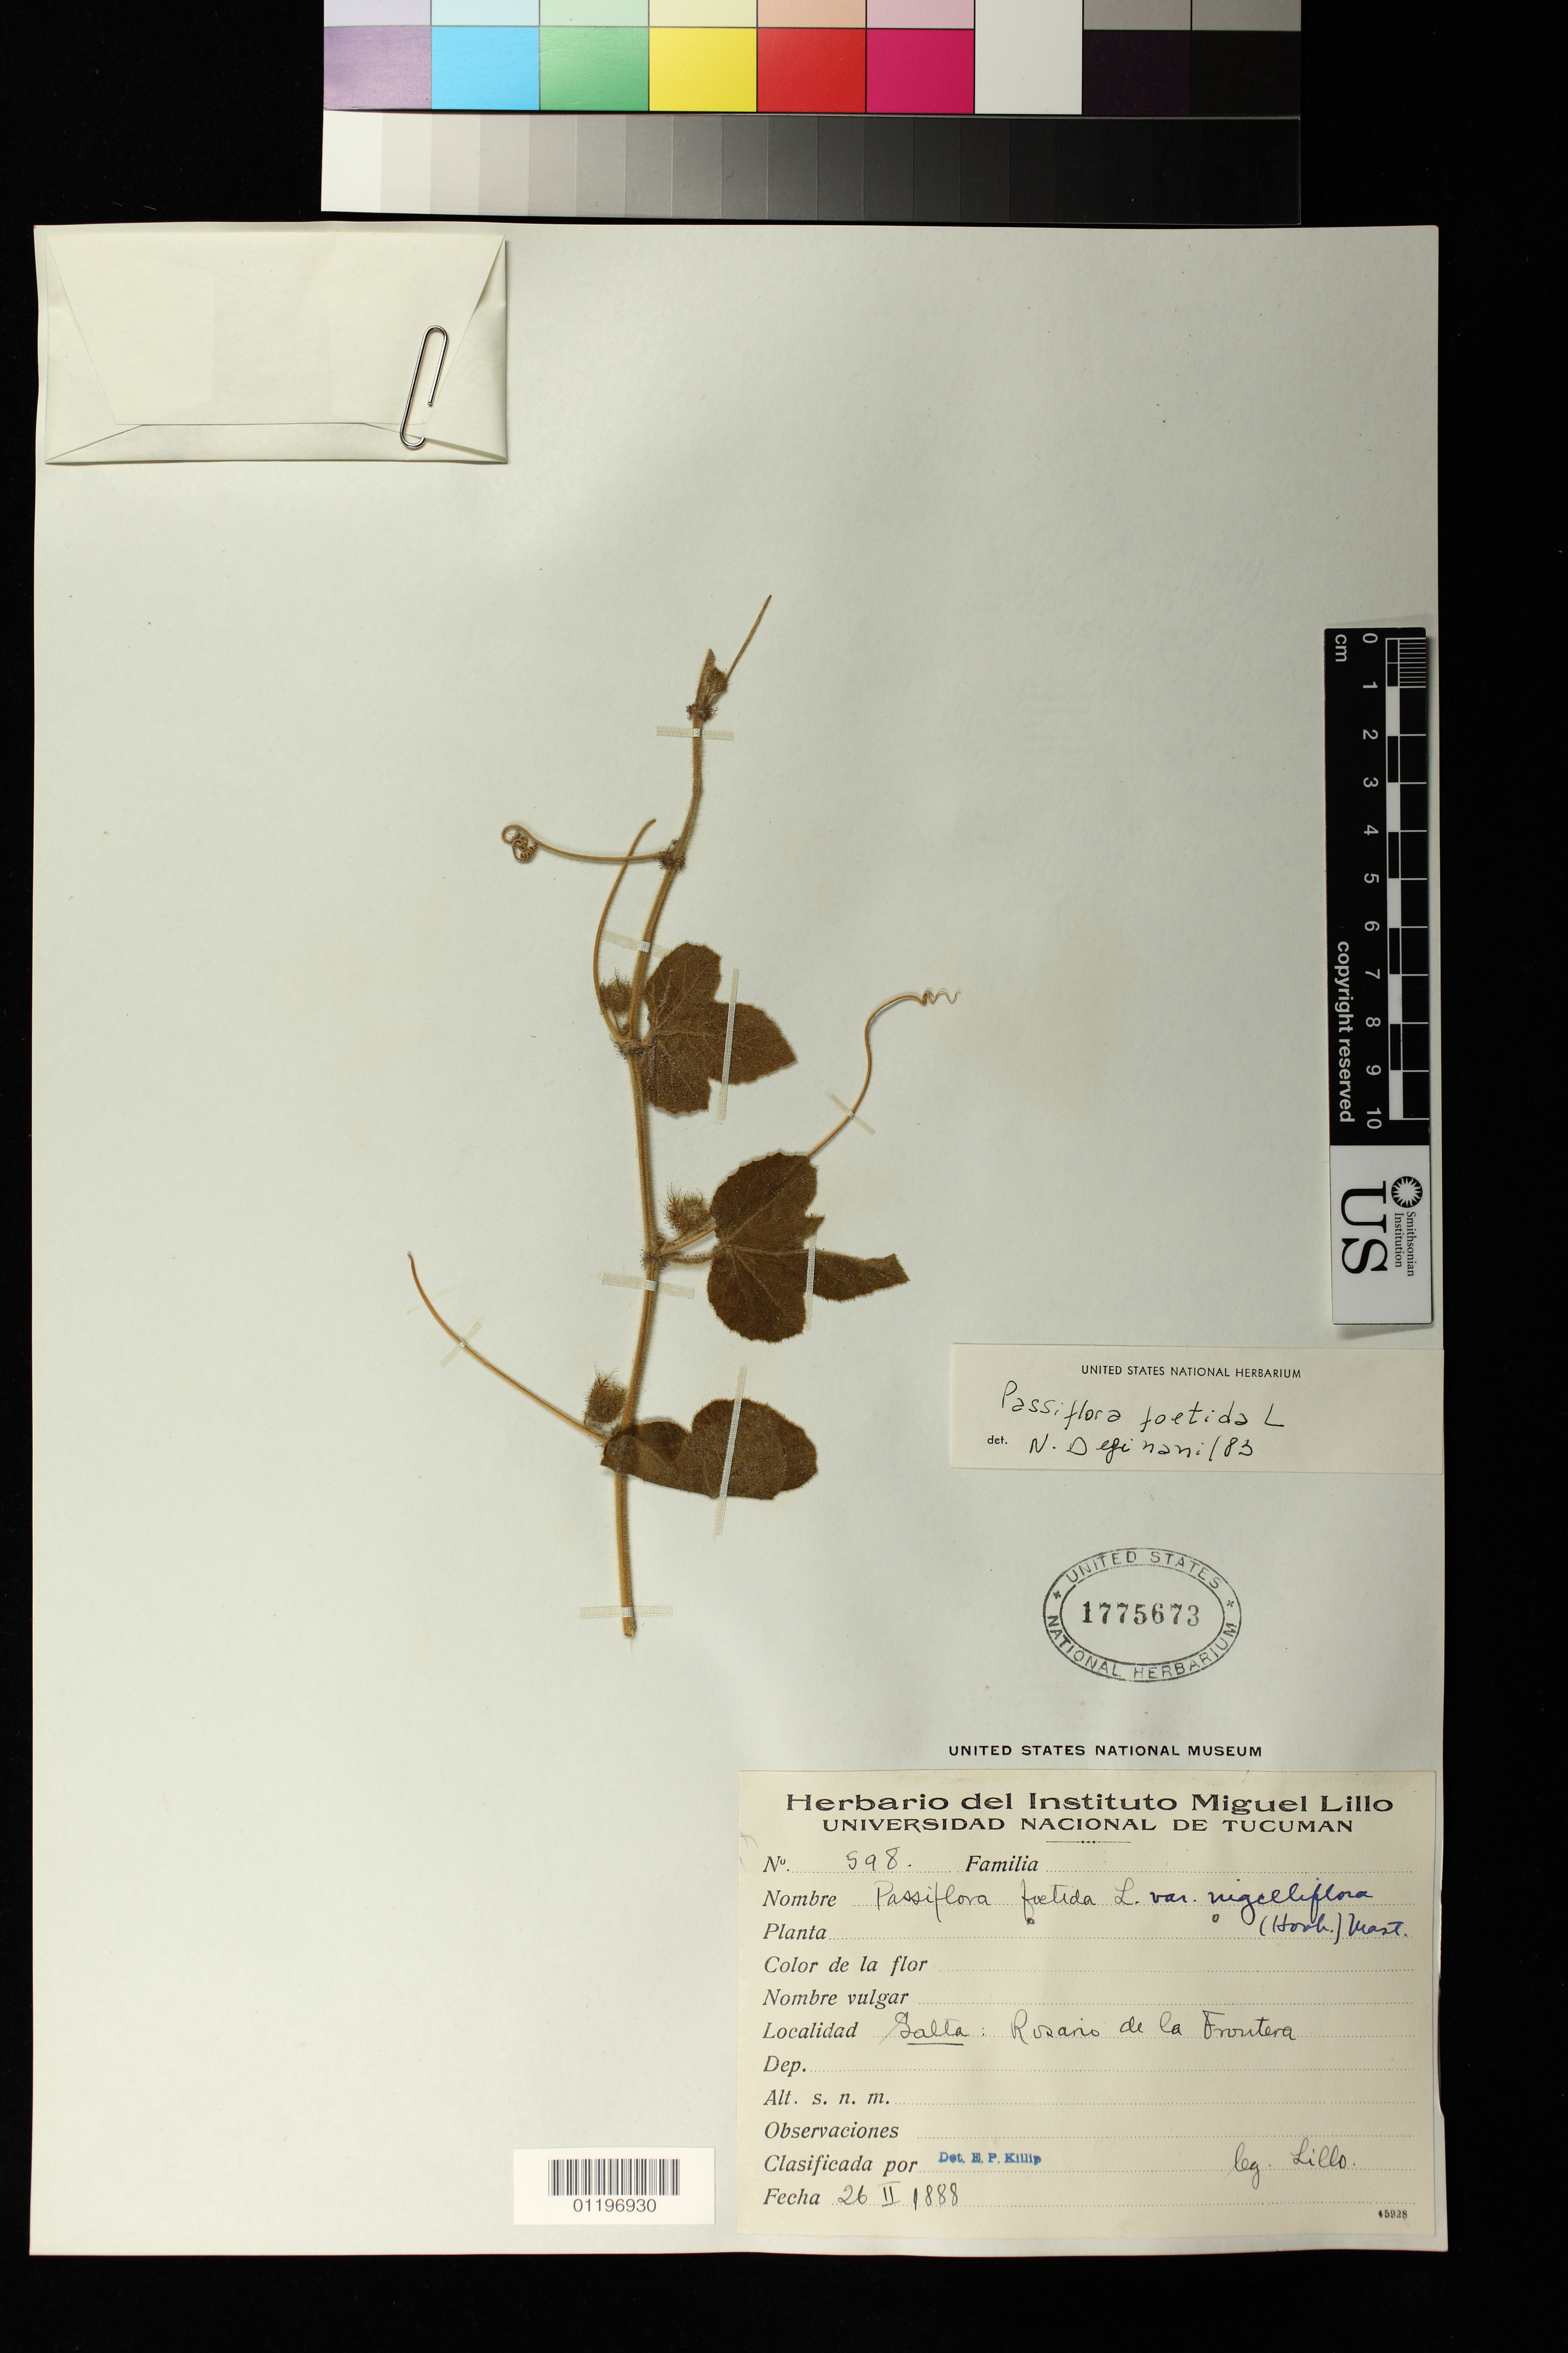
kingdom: Plantae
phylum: Tracheophyta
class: Magnoliopsida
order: Malpighiales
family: Passifloraceae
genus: Passiflora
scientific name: Passiflora foetida var. nigelliflora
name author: (Hook.) Mast.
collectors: M. Lillo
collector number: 598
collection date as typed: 26 Feb 1888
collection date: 1888-02-26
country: Argentina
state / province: Salta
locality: Salta: Rosario de la Frontera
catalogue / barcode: US 1775673